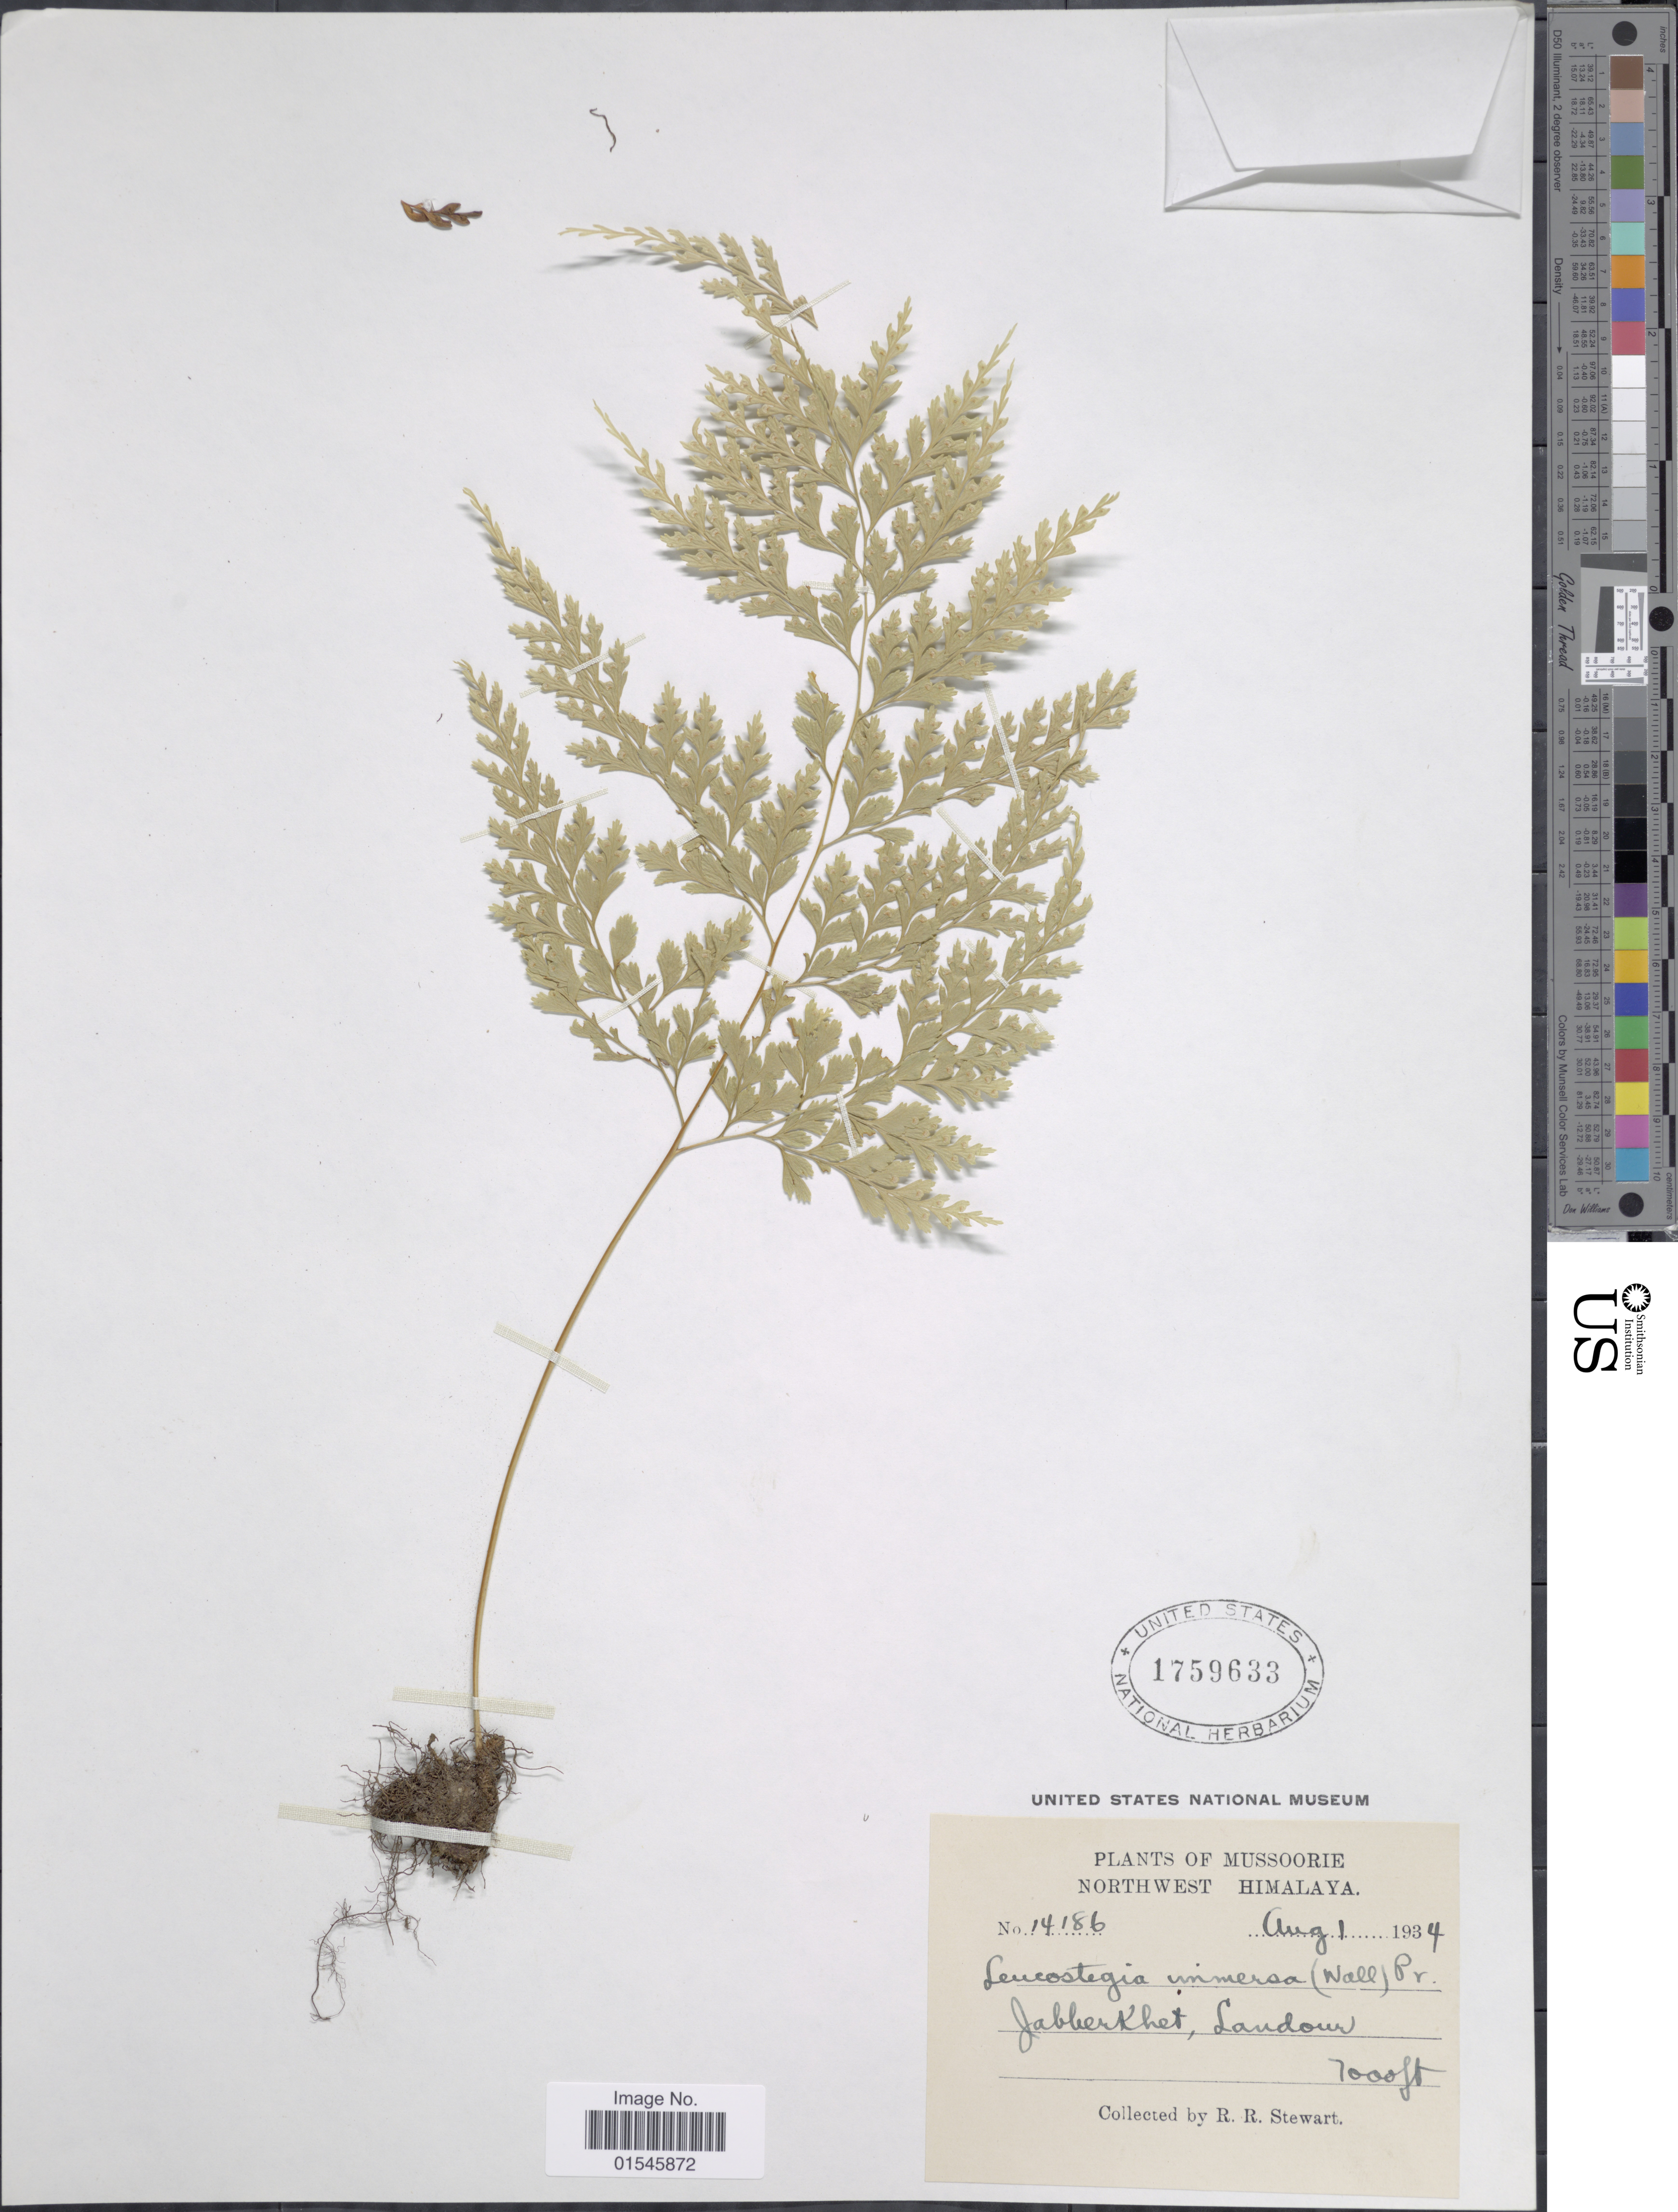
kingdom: Plantae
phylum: Tracheophyta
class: Polypodiopsida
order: Polypodiales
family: Hypodematiaceae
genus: Leucostegia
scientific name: Leucostegia truncata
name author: (D. Don) Fraser-Jenk.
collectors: R. R. Stewart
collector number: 14186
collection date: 1934-08-01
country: India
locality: Mussoorie, Northwest Himalaya, Jabberkhet, Landour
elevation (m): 2134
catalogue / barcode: US 1759633